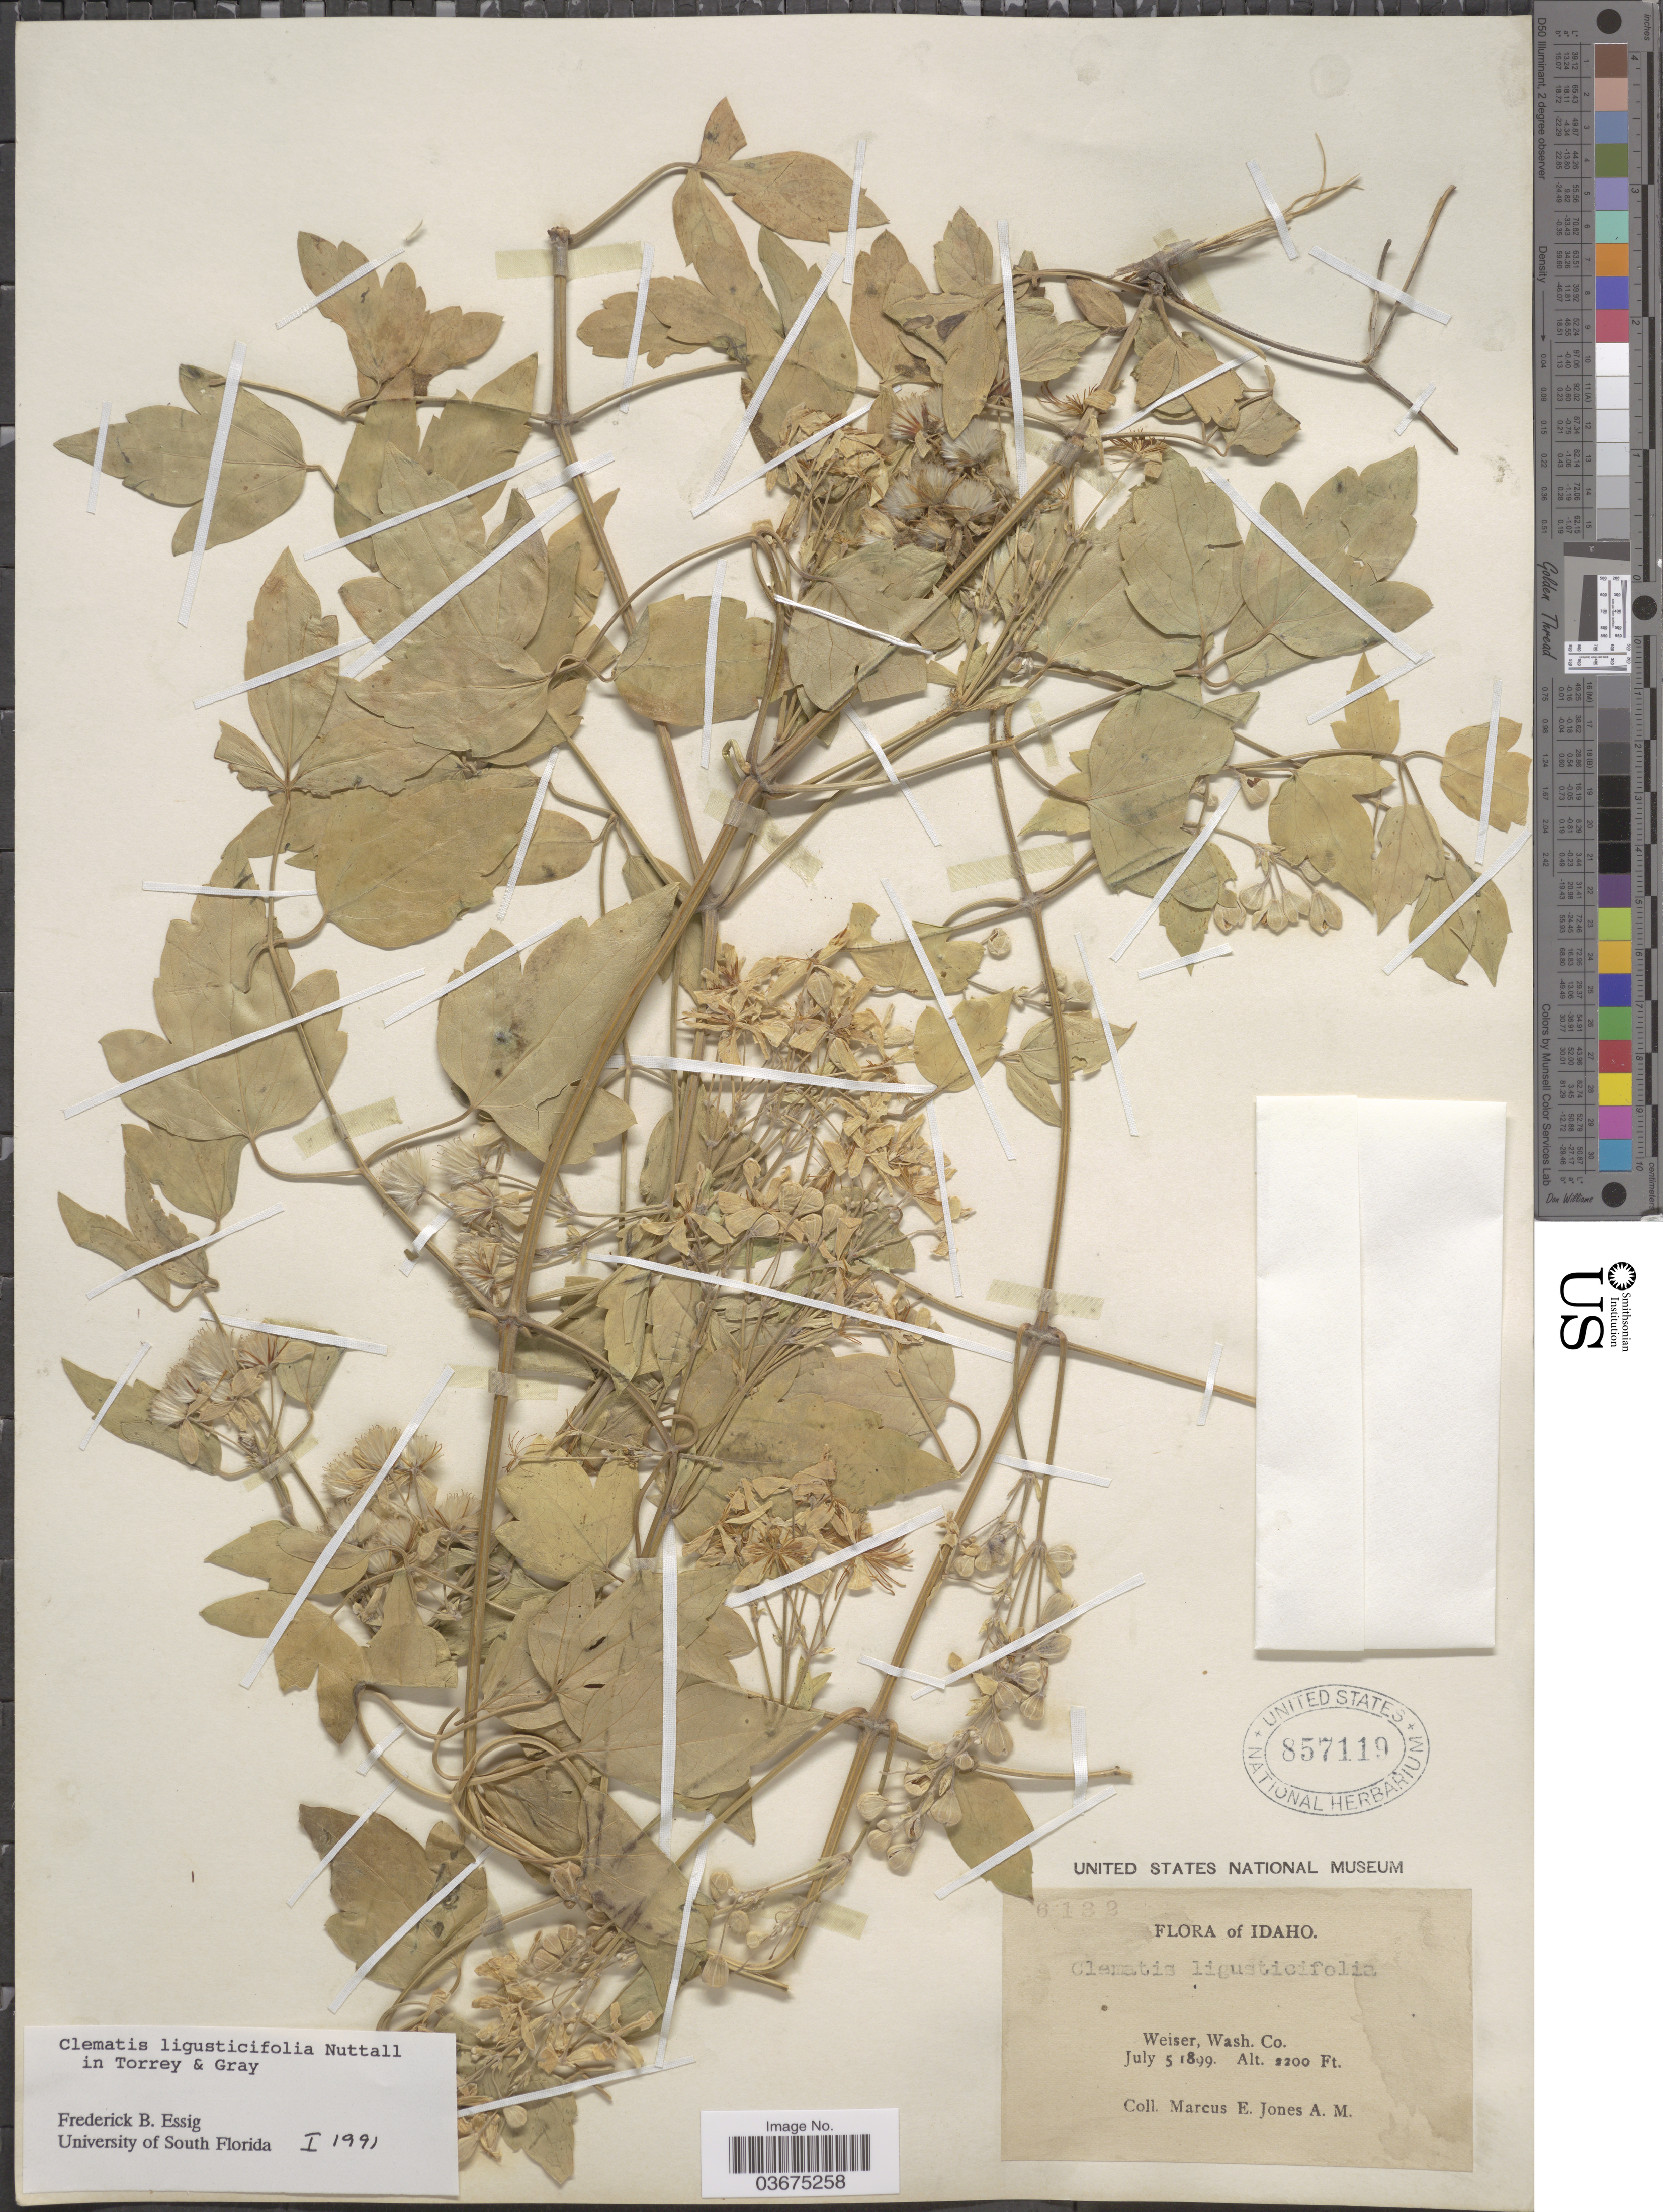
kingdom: Plantae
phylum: Tracheophyta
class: Magnoliopsida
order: Ranunculales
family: Ranunculaceae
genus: Clematis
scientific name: Clematis ligusticifolia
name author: Nutt.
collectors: M. E. Jones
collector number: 6132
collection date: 1899-07-05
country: United States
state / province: Idaho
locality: Weiser, Wash. Co.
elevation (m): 671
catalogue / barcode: US 857119